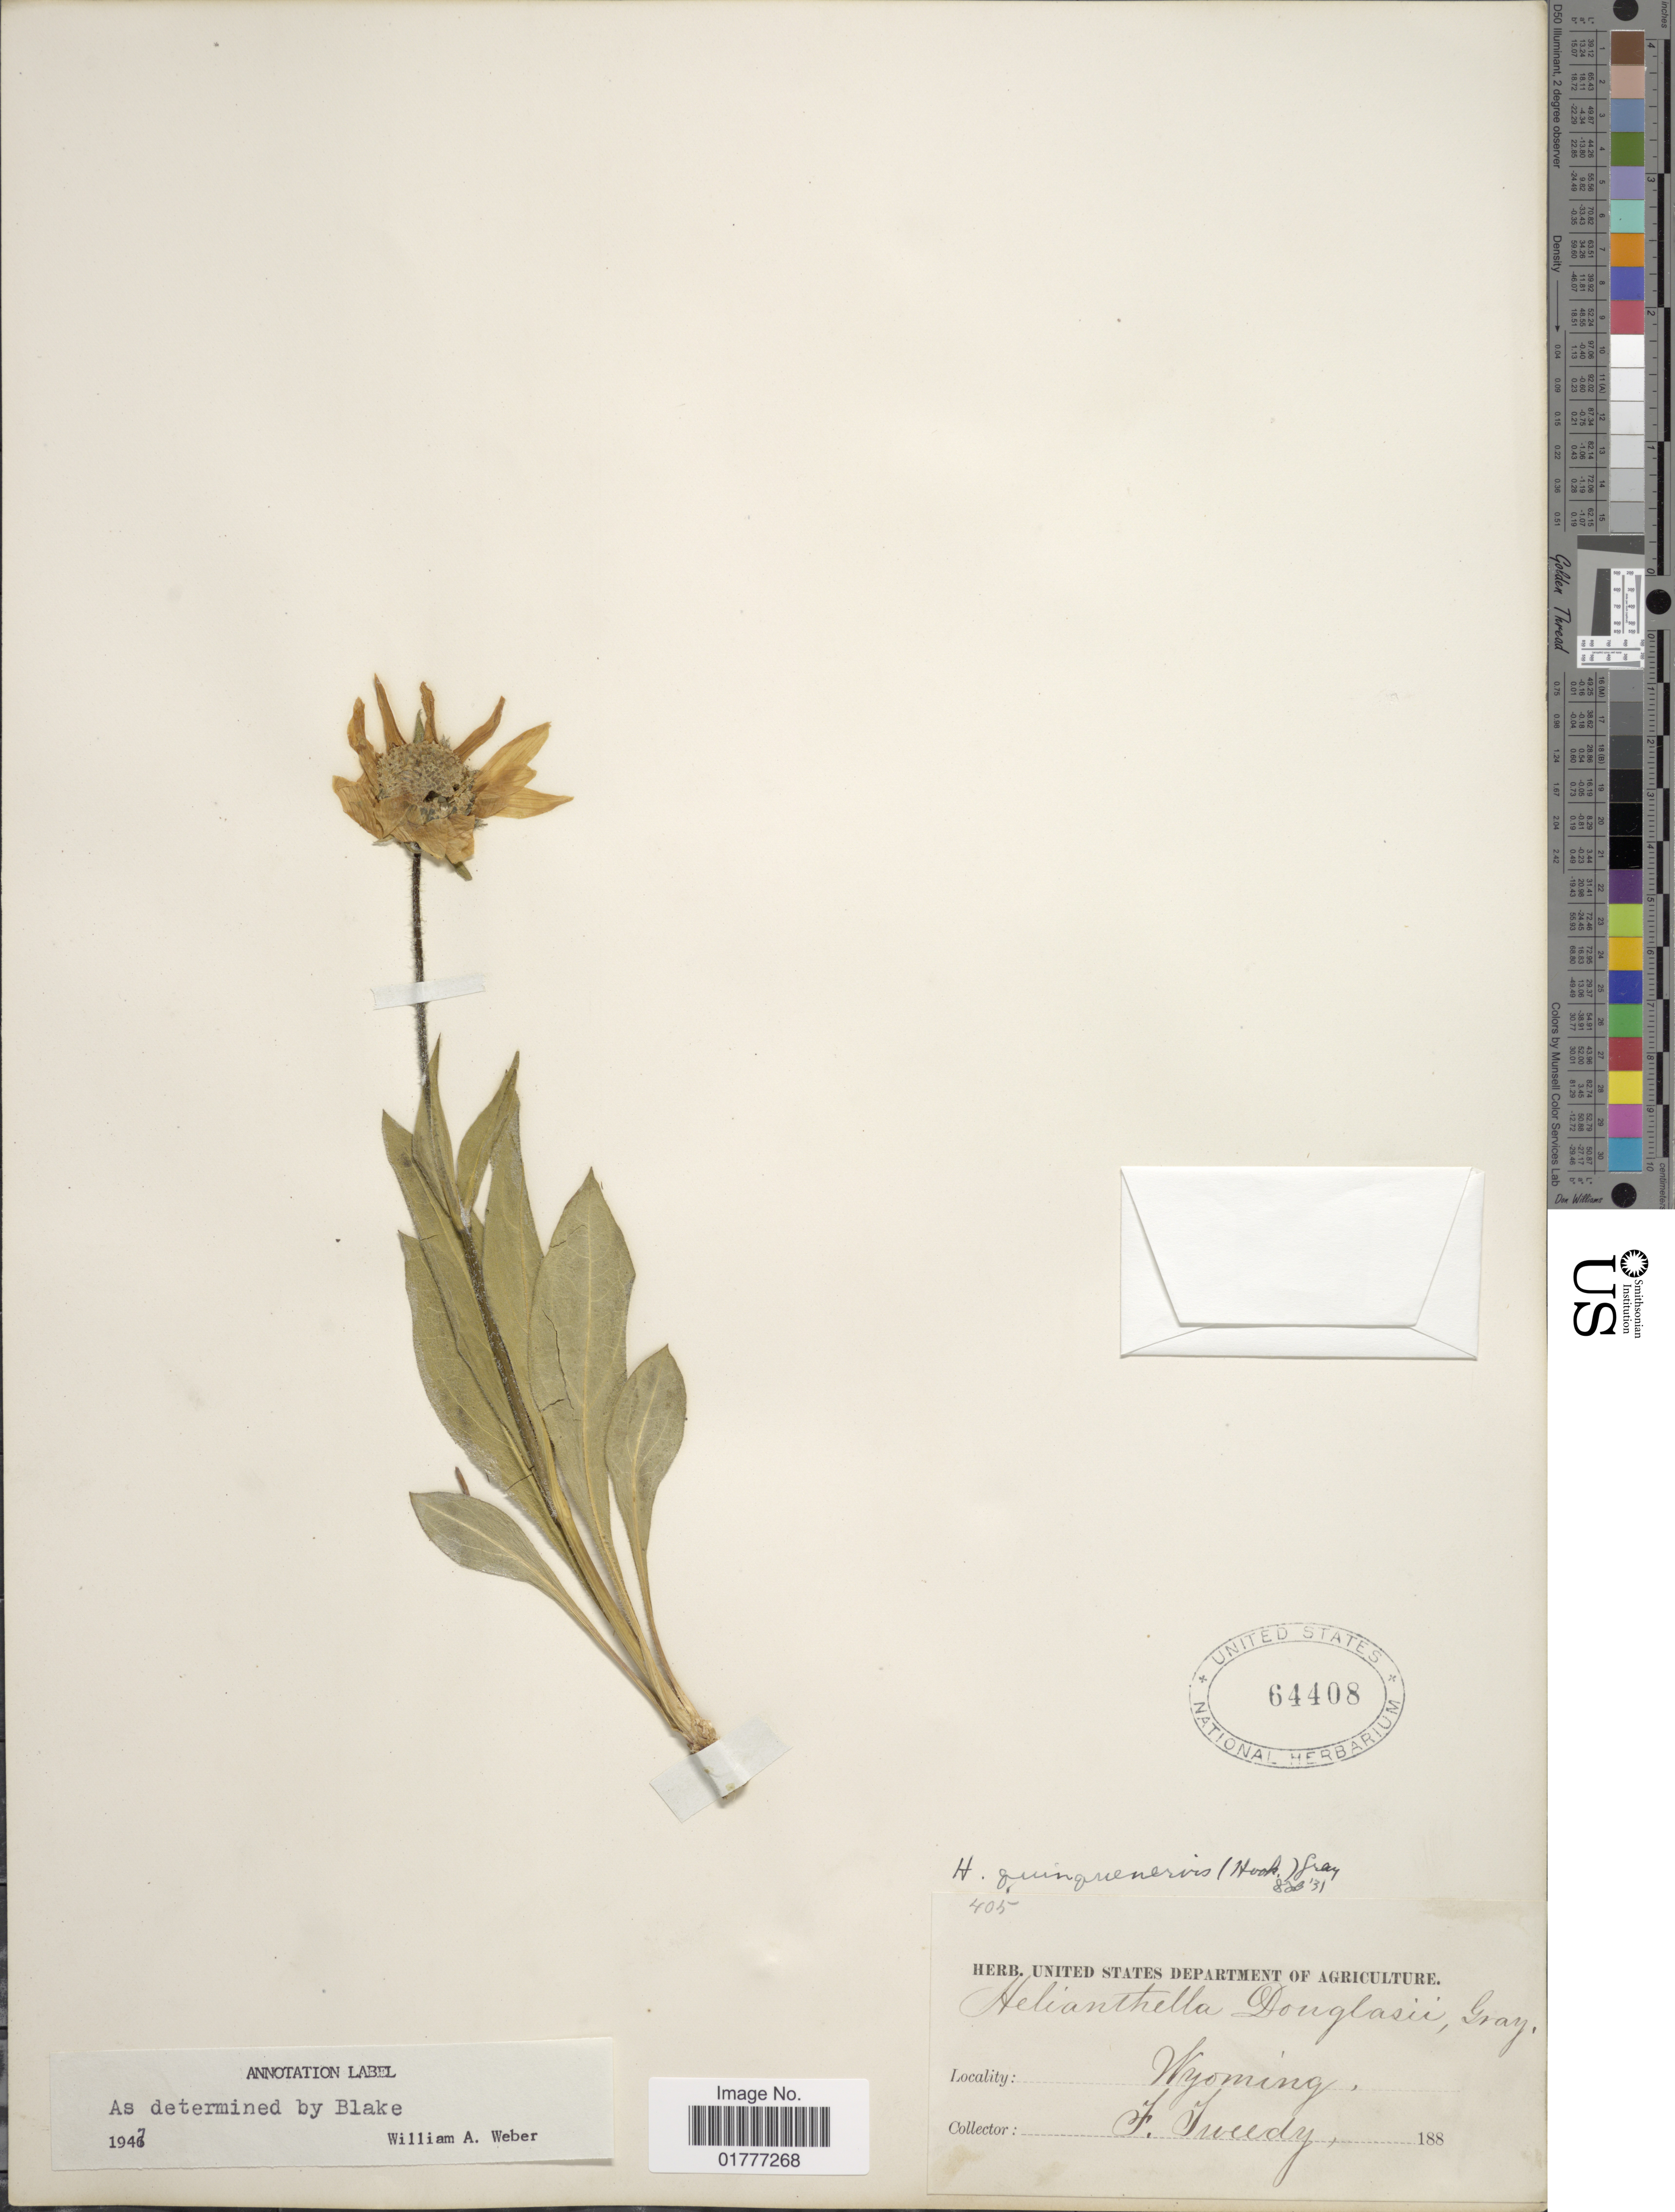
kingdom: Plantae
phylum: Tracheophyta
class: Magnoliopsida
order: Asterales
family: Asteraceae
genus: Helianthella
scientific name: Helianthella quinquenervis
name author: (Hook.) A. Gray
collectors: F. Tweedy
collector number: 405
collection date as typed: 188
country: United States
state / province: Wyoming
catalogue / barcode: US 64408